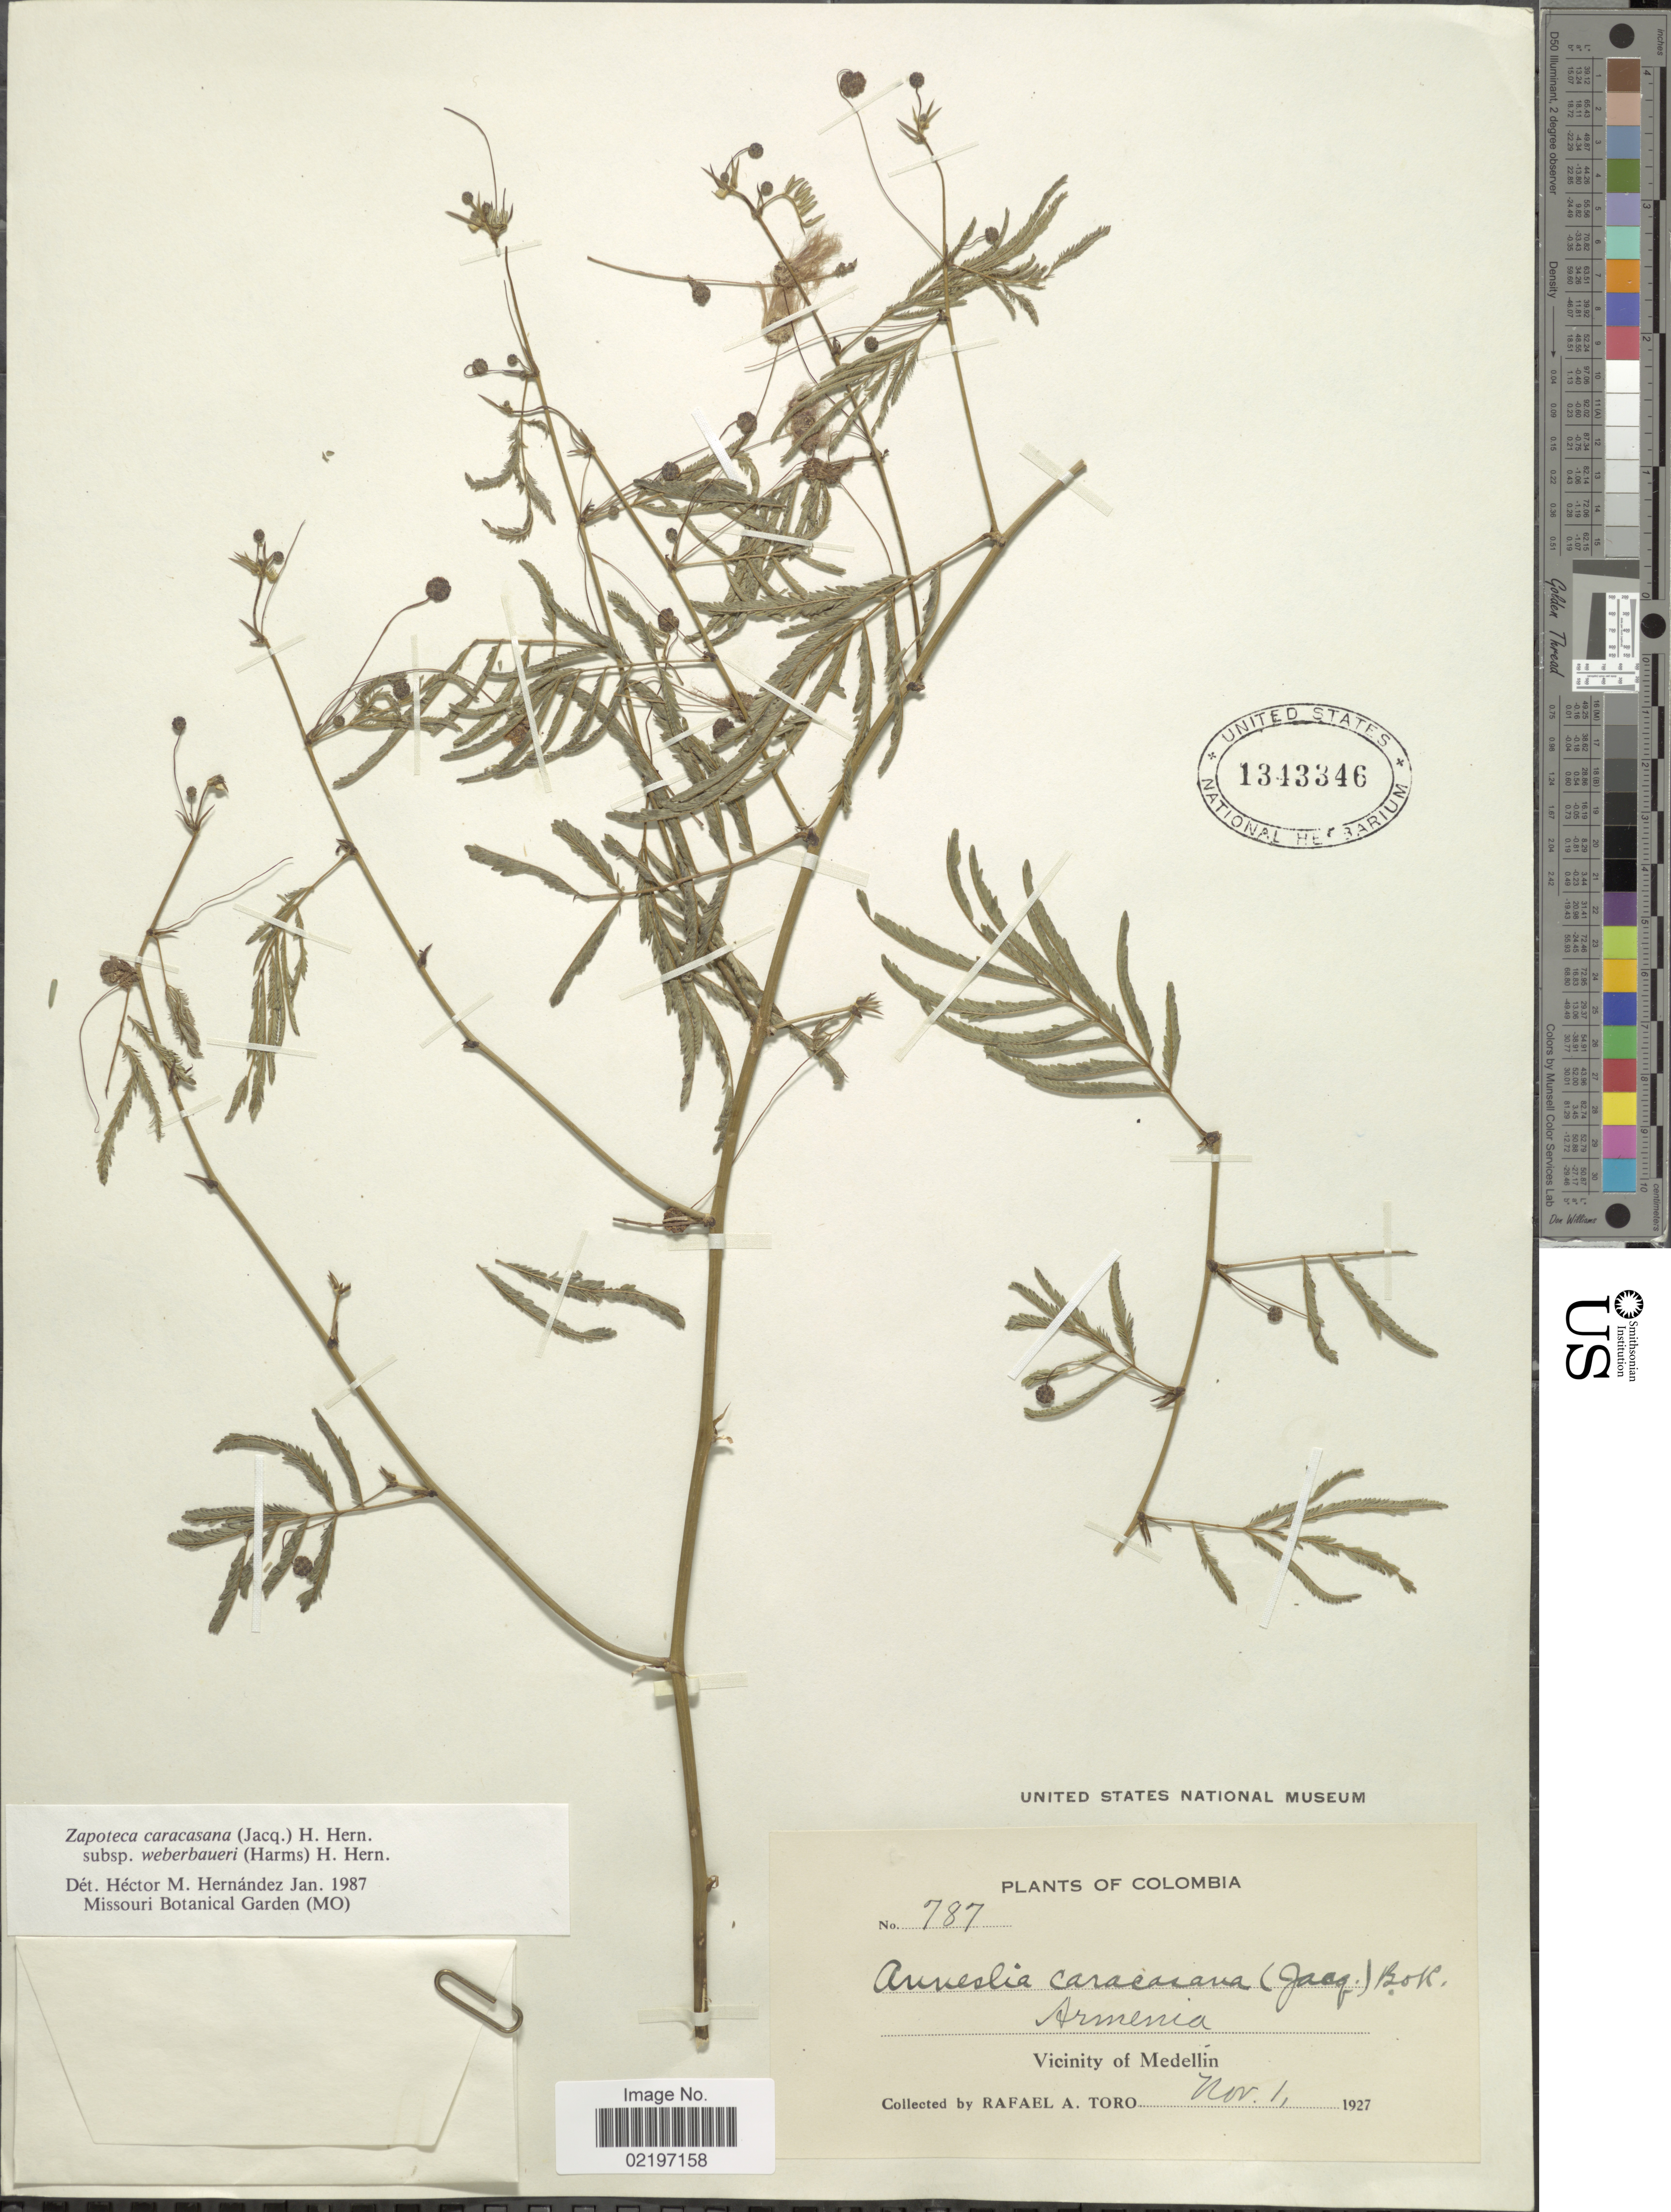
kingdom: Plantae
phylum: Tracheophyta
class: Magnoliopsida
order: Fabales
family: Fabaceae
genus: Zapoteca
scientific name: Zapoteca caracasana subsp. weberbaueri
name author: (Harms) H.M. Hern.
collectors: R. A. Toro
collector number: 787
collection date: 1927-11-01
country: Colombia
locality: Vicinity of Medellin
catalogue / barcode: US 1343346